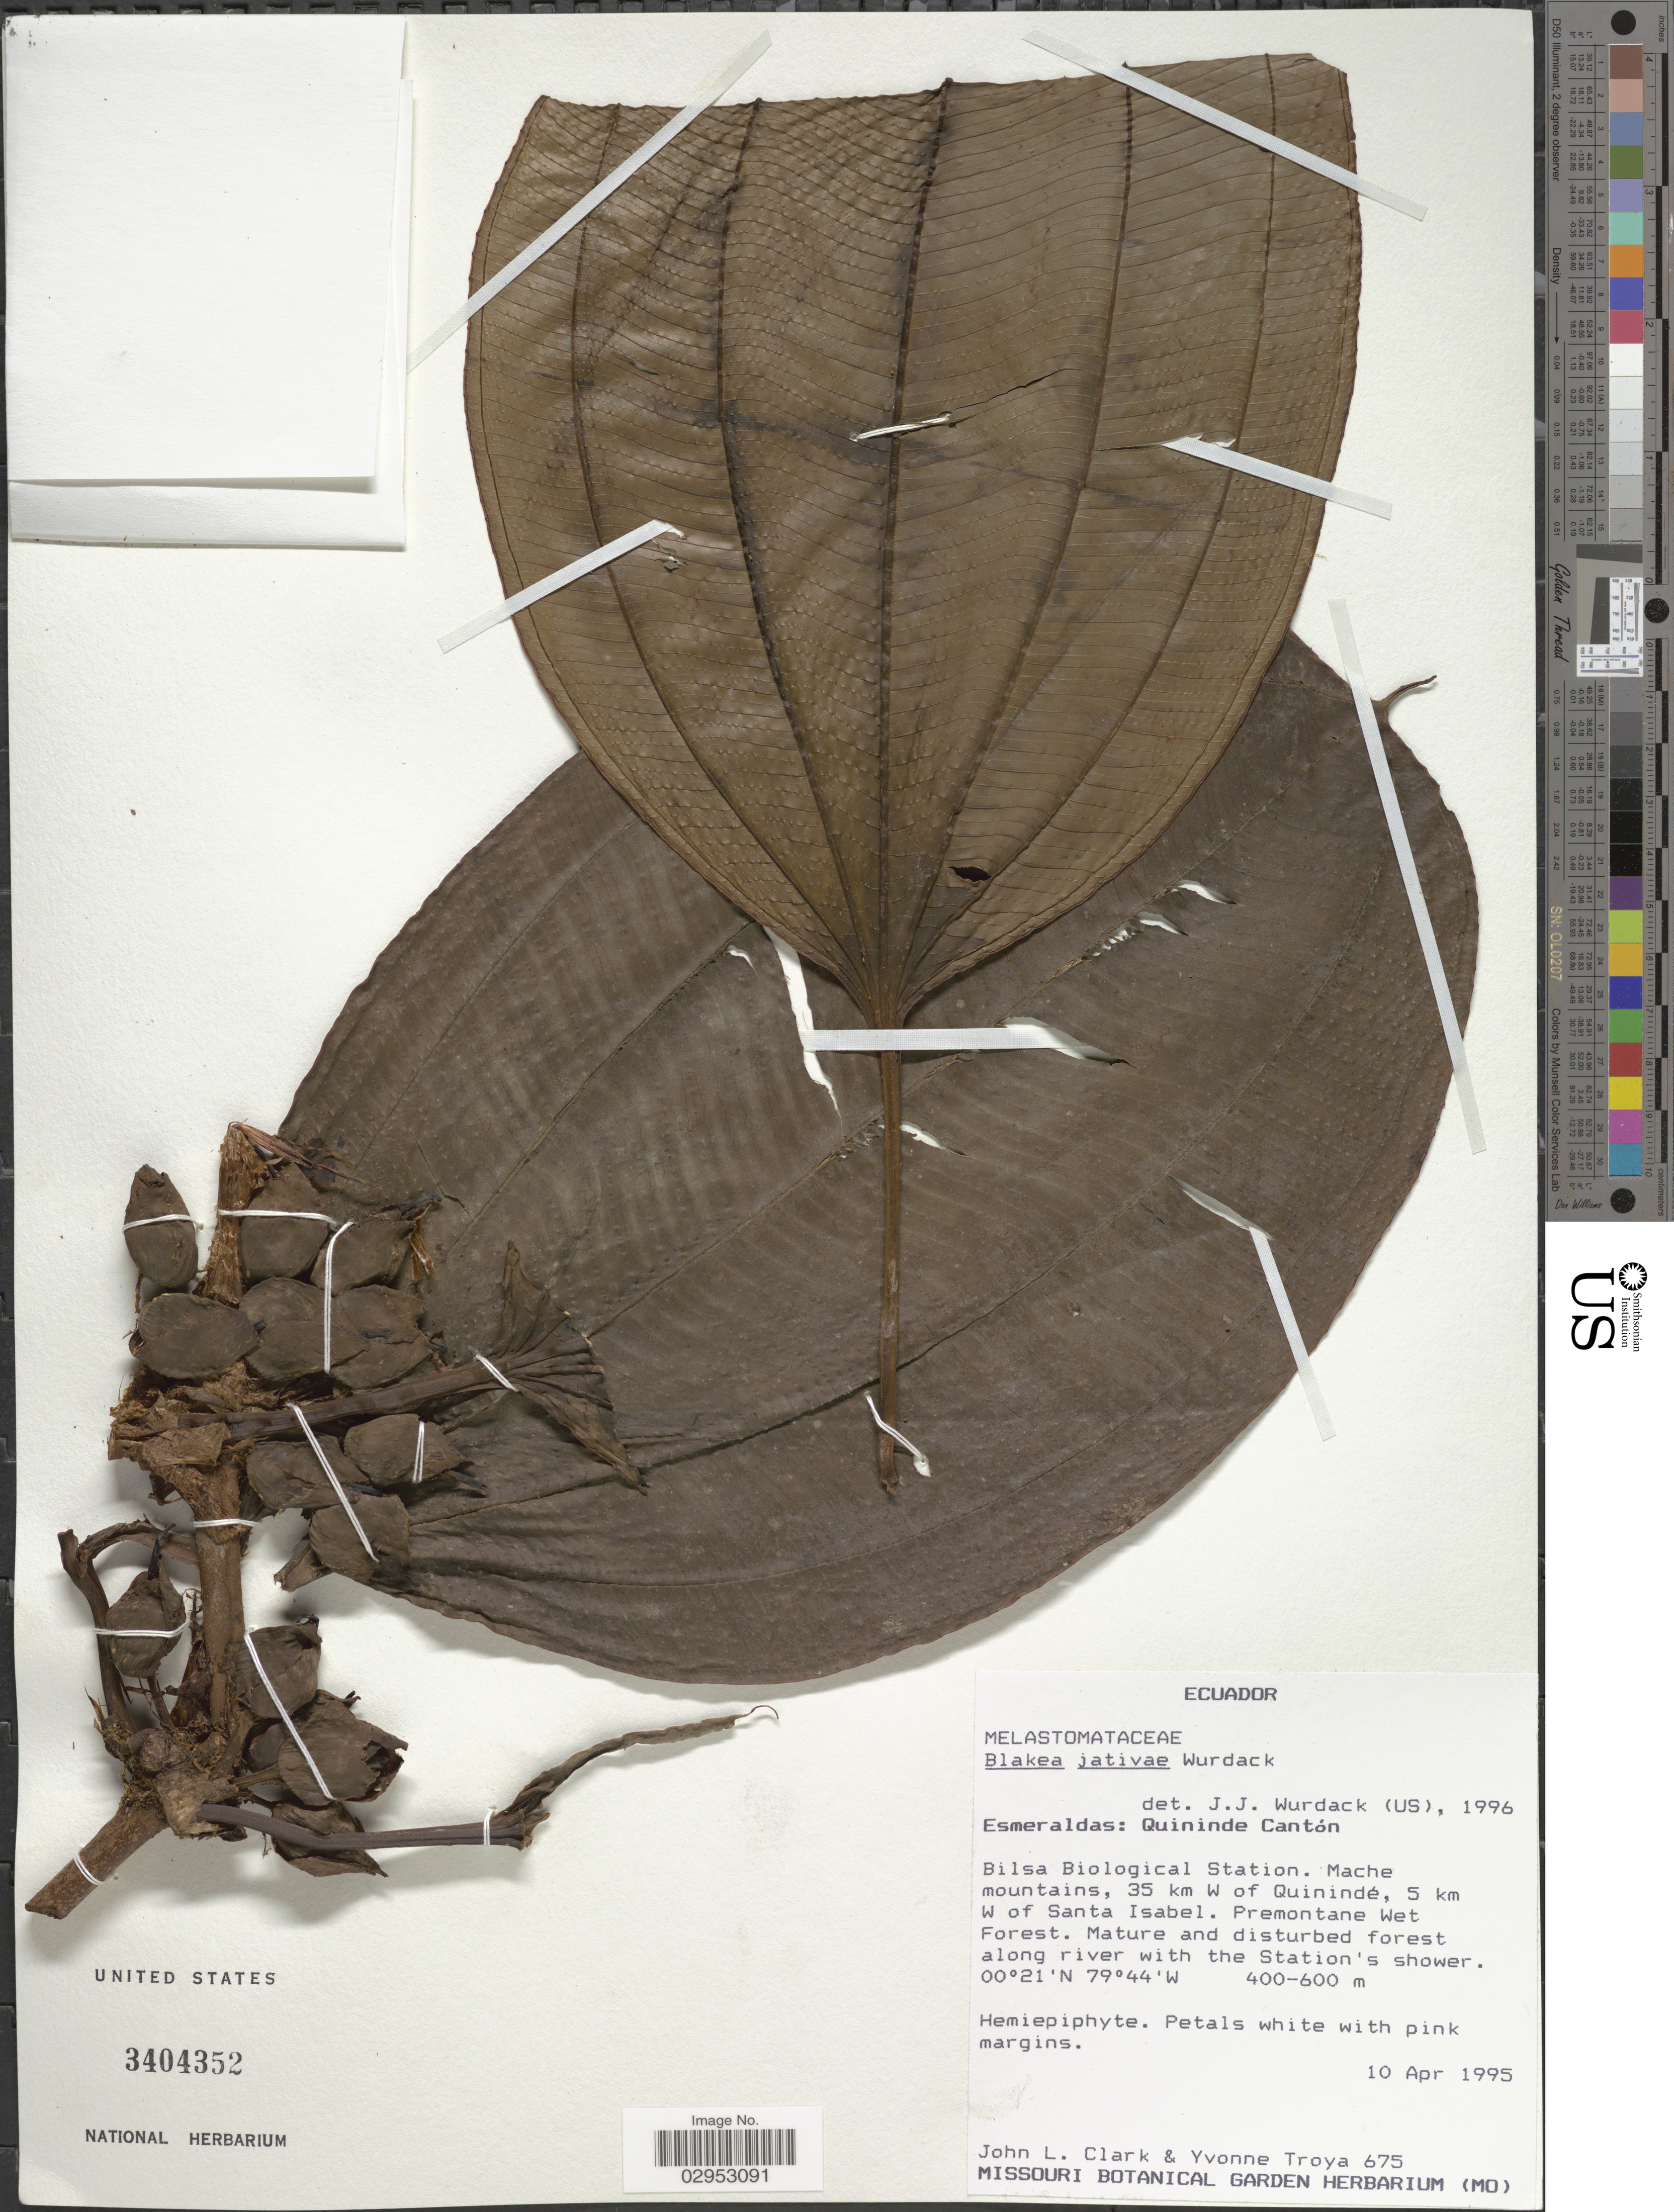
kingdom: Plantae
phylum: Tracheophyta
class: Magnoliopsida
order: Myrtales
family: Melastomataceae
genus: Blakea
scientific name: Blakea jativae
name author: Wurdack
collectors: J. L. Clark & Y. Troya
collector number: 675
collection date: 1995-04-10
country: Ecuador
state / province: Esmeraldas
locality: Quininde Cantón. Bilsa Biological Station. Mache mountains, 35 km W of Quinindé, 5 km W of Santa Isabel. Premontane Wet Forest. Mature and disturbed forest along river with the Station's shower.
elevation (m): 400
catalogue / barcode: US 3404352